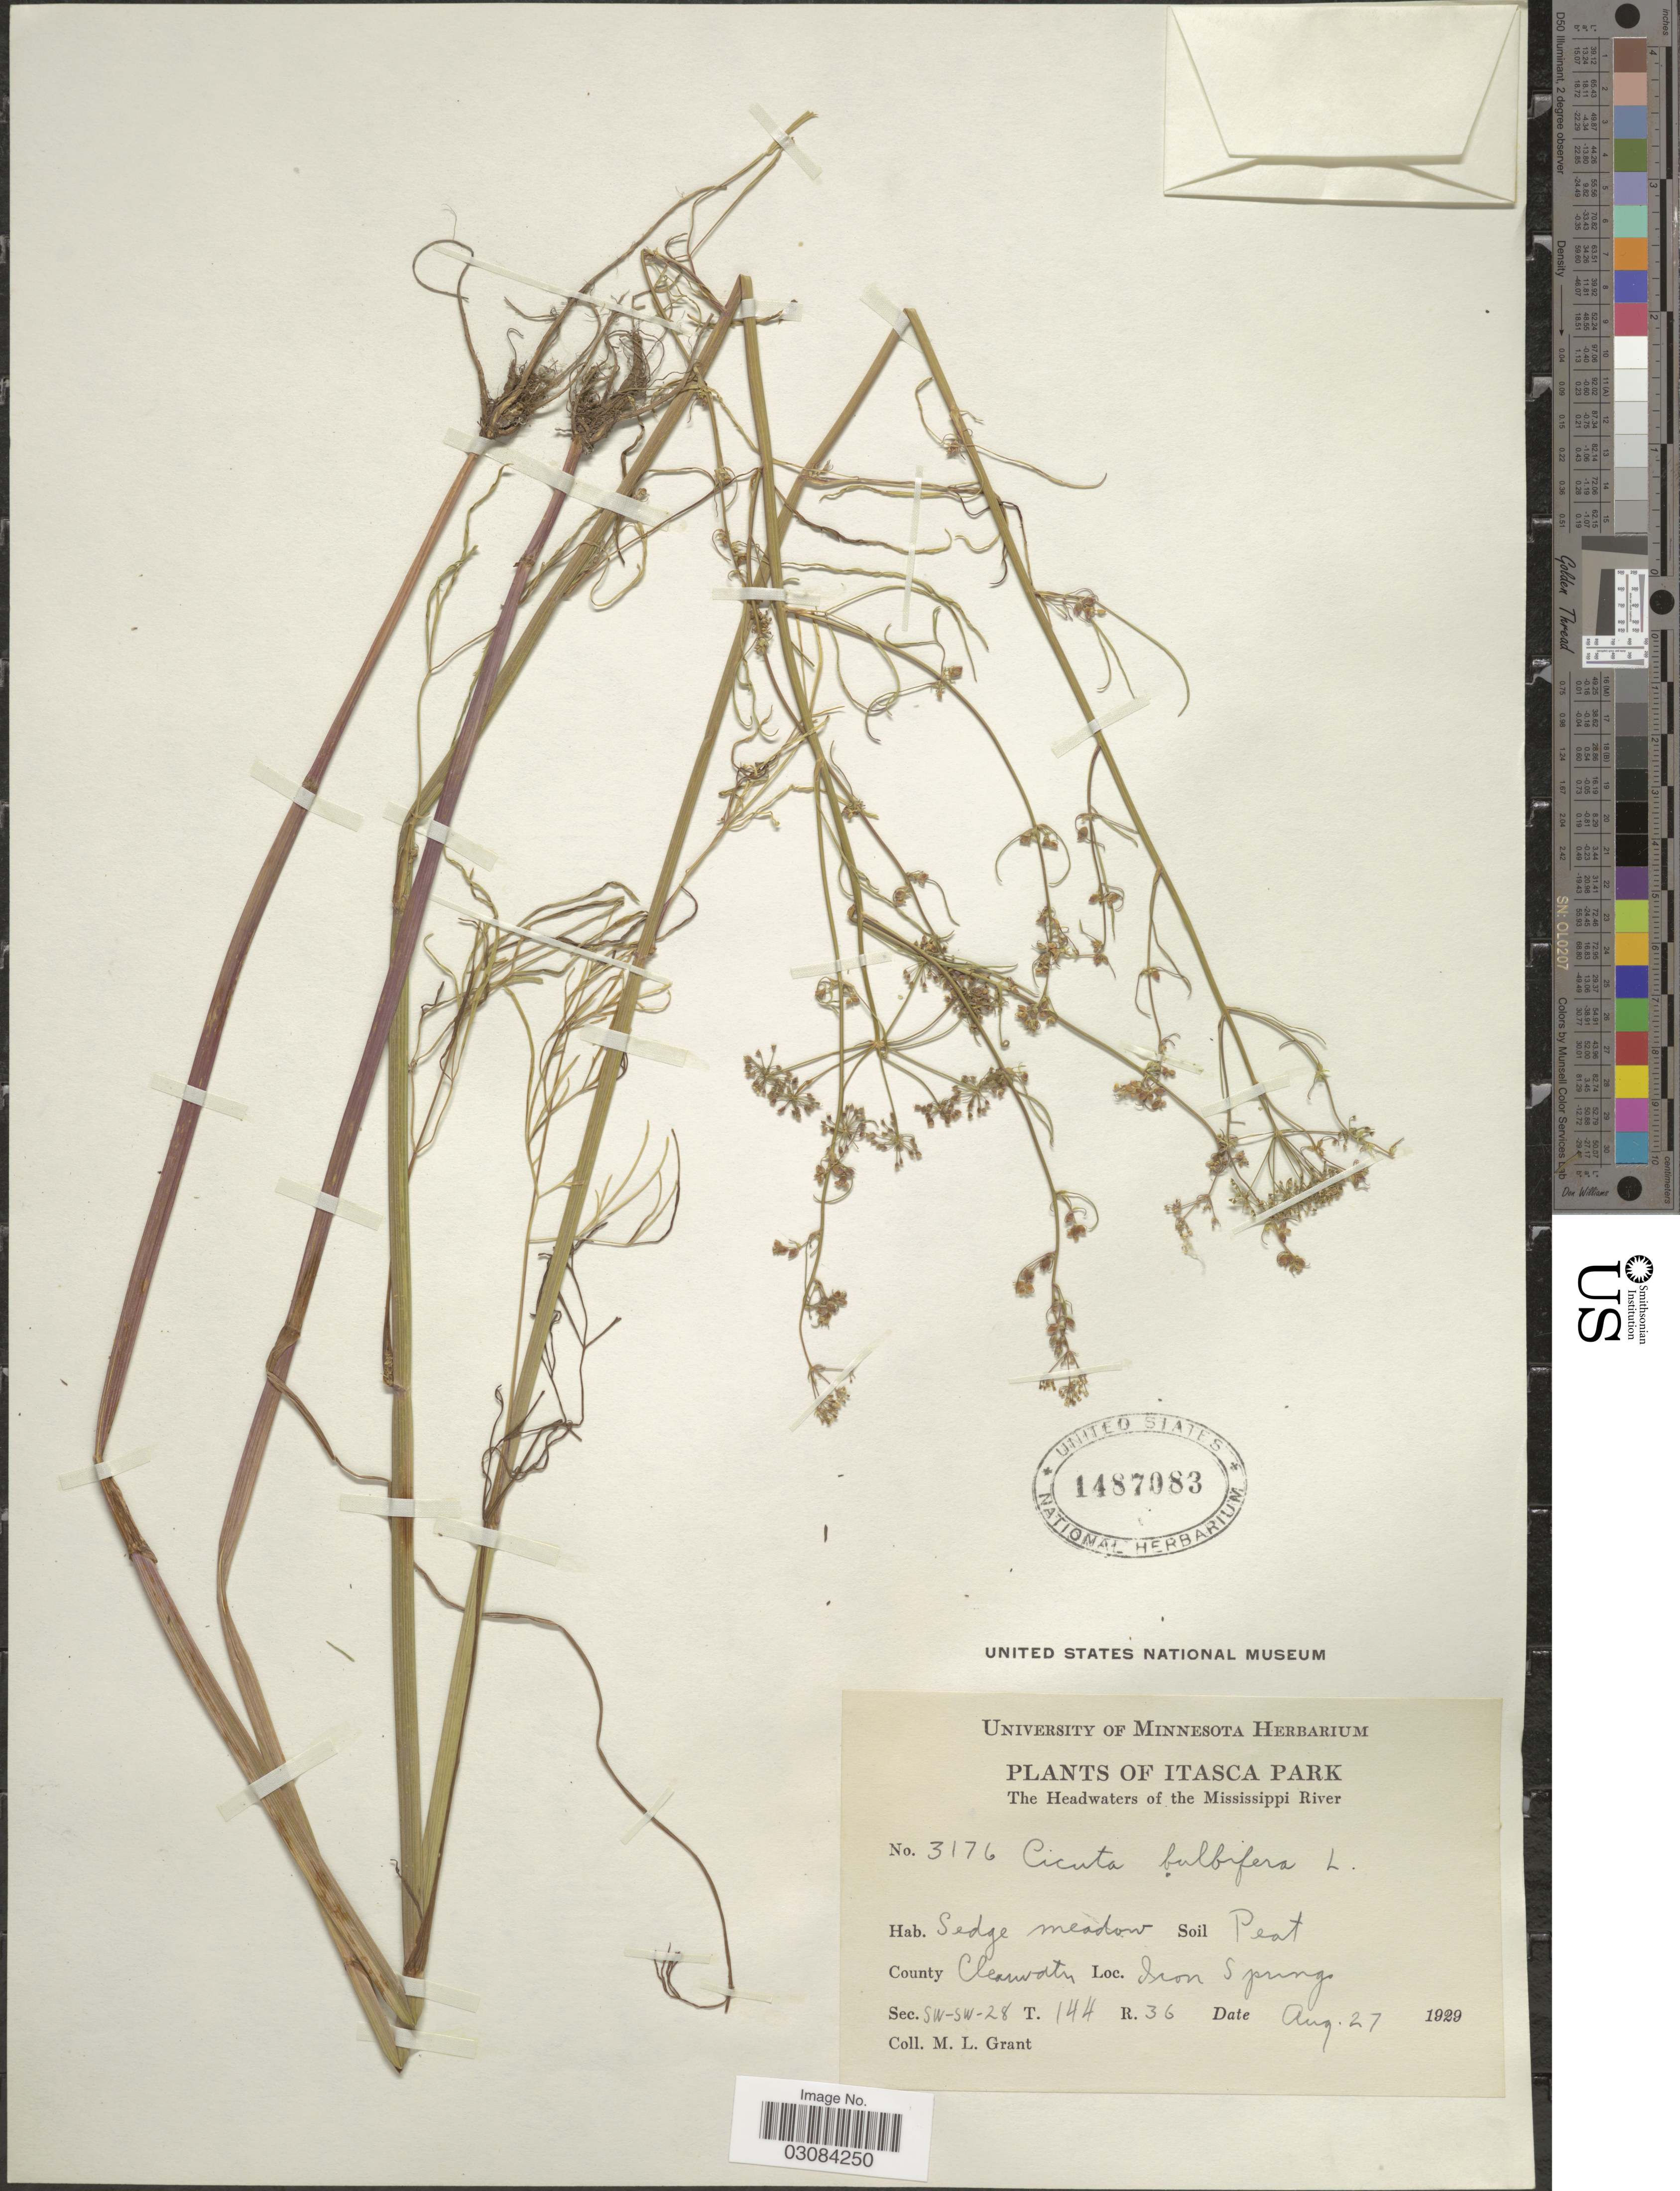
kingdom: Plantae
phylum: Tracheophyta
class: Magnoliopsida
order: Apiales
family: Apiaceae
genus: Cicuta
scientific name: Cicuta bulbifera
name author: L.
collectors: M. L. Grant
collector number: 3176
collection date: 1929-08-27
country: United States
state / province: Minnesota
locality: Itasca Park. The Headwaters of the Mississippi River. County Clearwater. Iron Spring. Sec. SW-SW-28 T. 144 R. 36.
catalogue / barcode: US 1487083